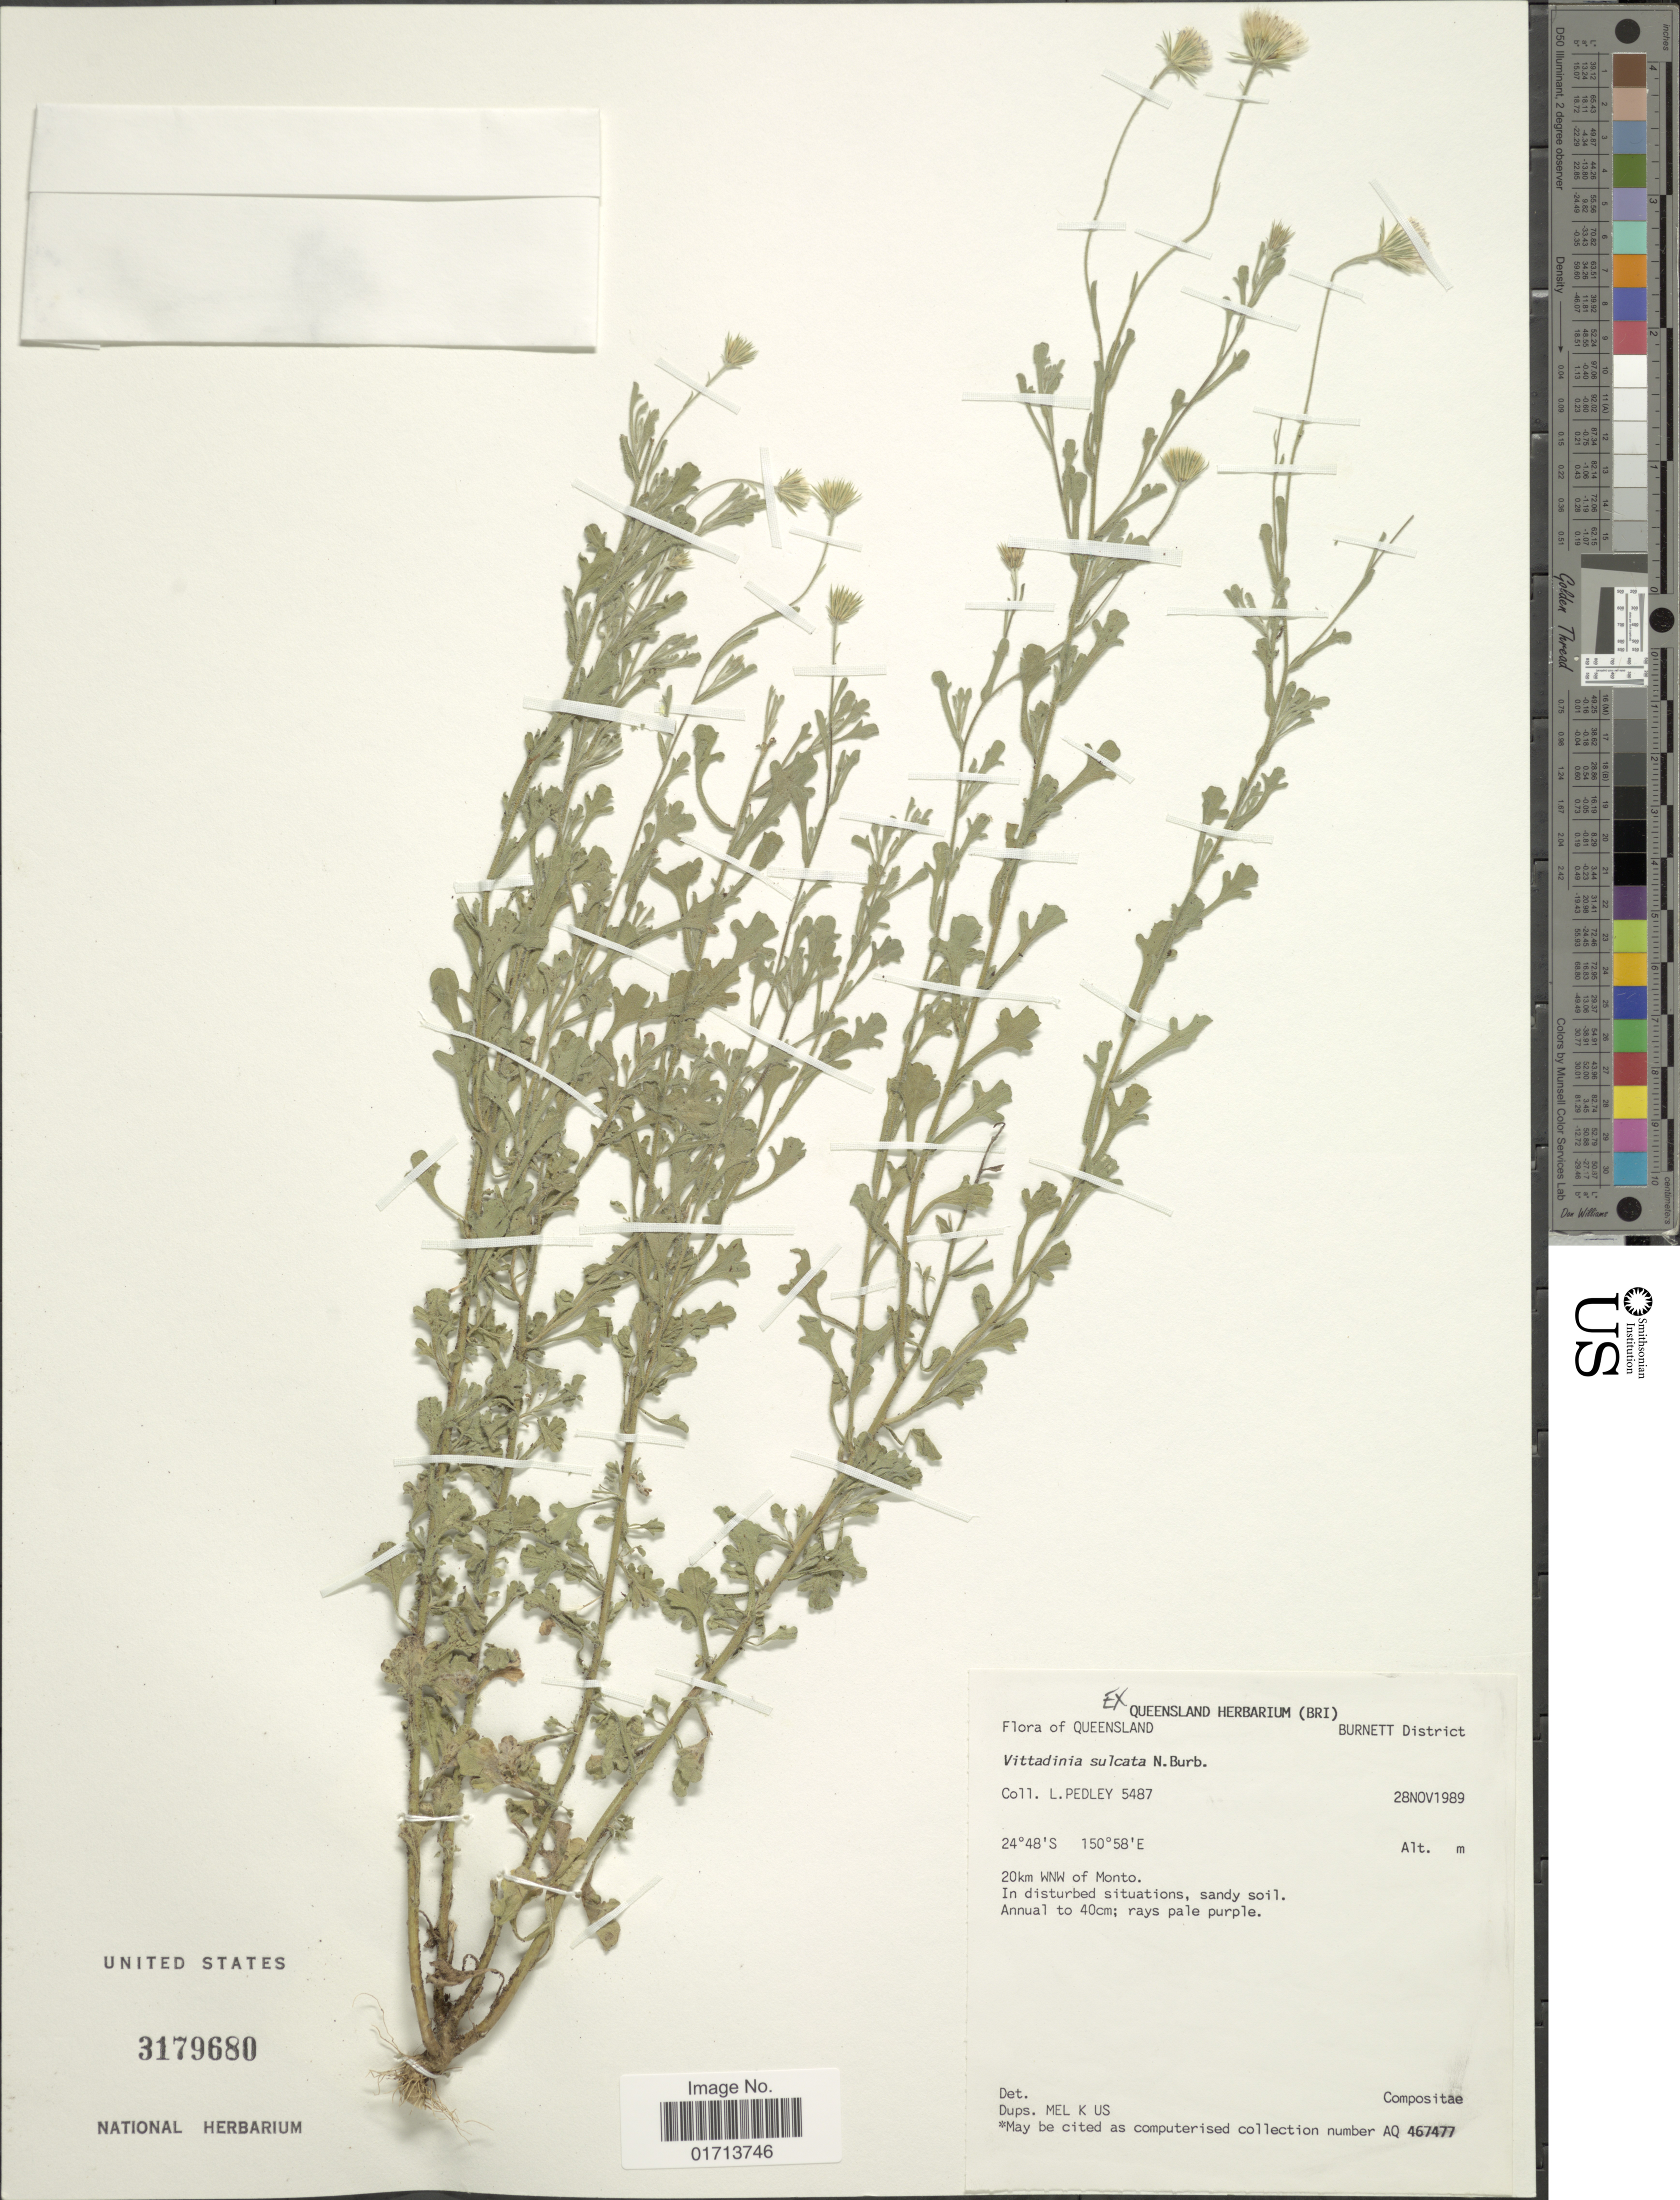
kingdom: Plantae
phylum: Tracheophyta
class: Magnoliopsida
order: Asterales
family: Asteraceae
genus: Vittadinia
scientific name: Vittadinia sulcata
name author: N.T. Burb.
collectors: L. Pedley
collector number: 5487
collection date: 1989-11-28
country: Australia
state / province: Queensland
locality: Burnett District, 20km WNW of Monto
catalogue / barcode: US 3179680